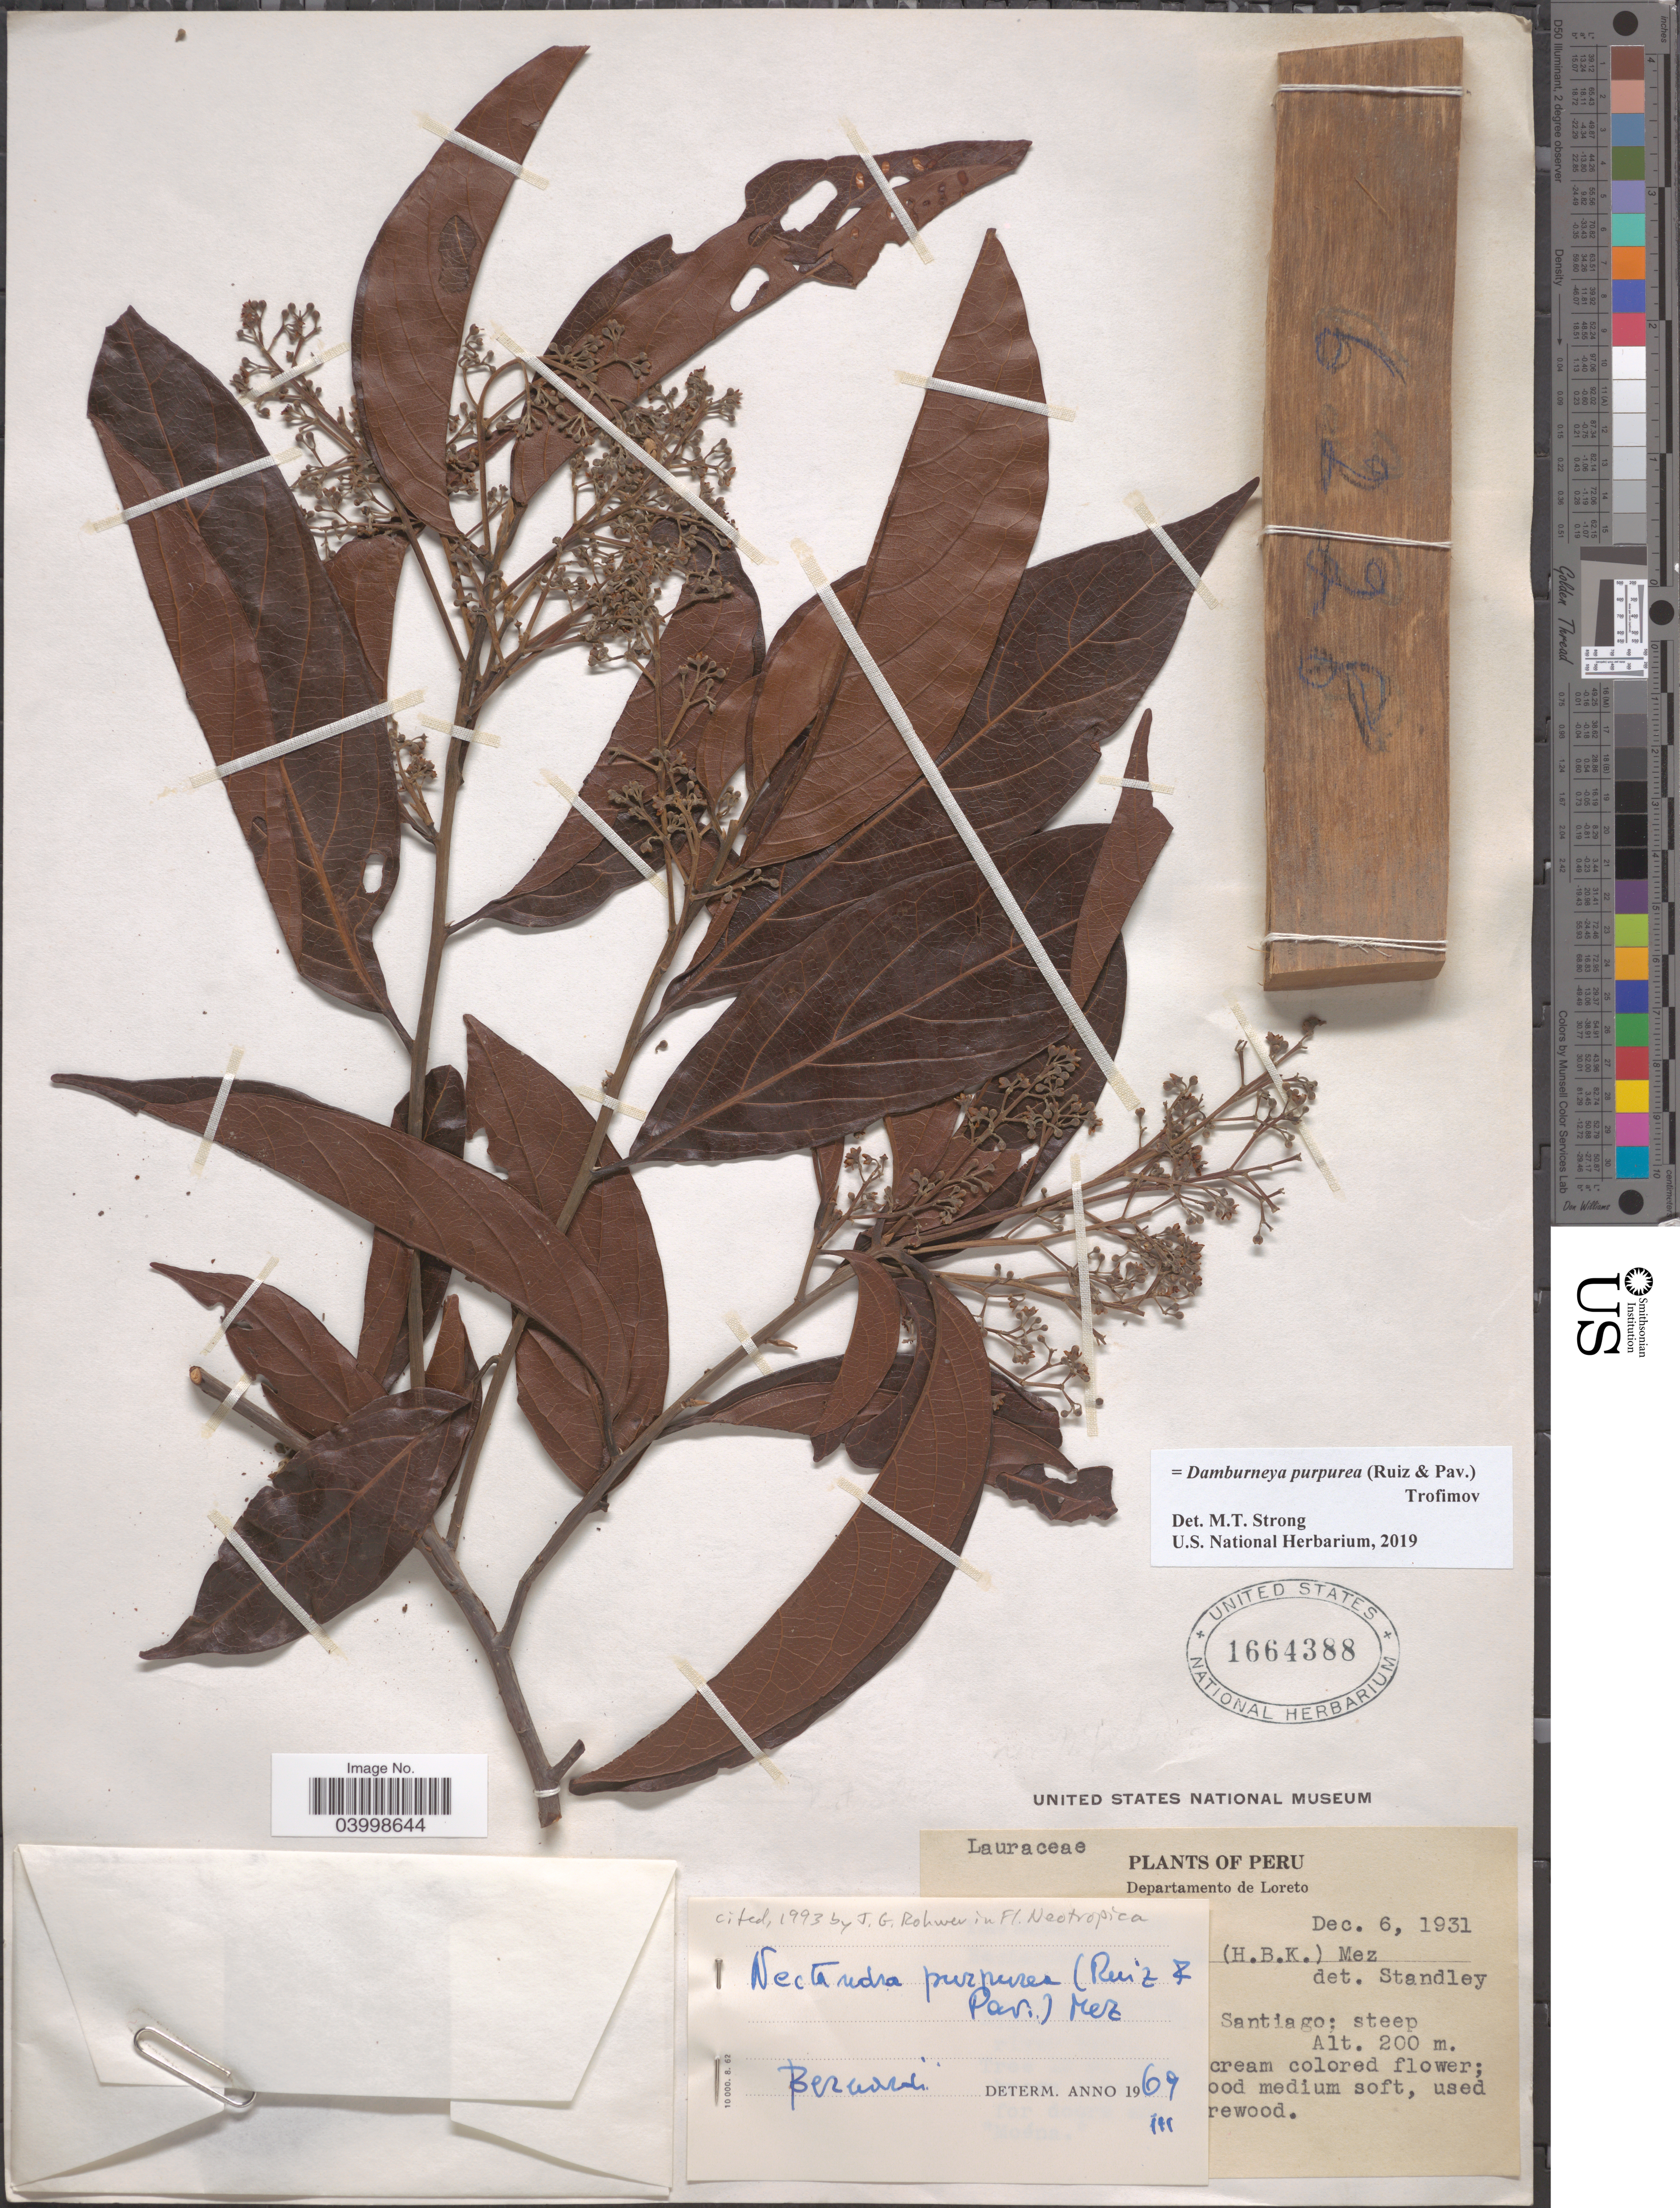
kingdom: Plantae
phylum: Tracheophyta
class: Magnoliopsida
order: Laurales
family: Lauraceae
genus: Damburneya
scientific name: Damburneya purpurea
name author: (Ruiz & Pav.) Trofimov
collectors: Y. Mexia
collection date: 1931-12-06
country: Peru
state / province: Loreto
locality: [illegible text]Santiago; steep.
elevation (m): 200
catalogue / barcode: US 1664388